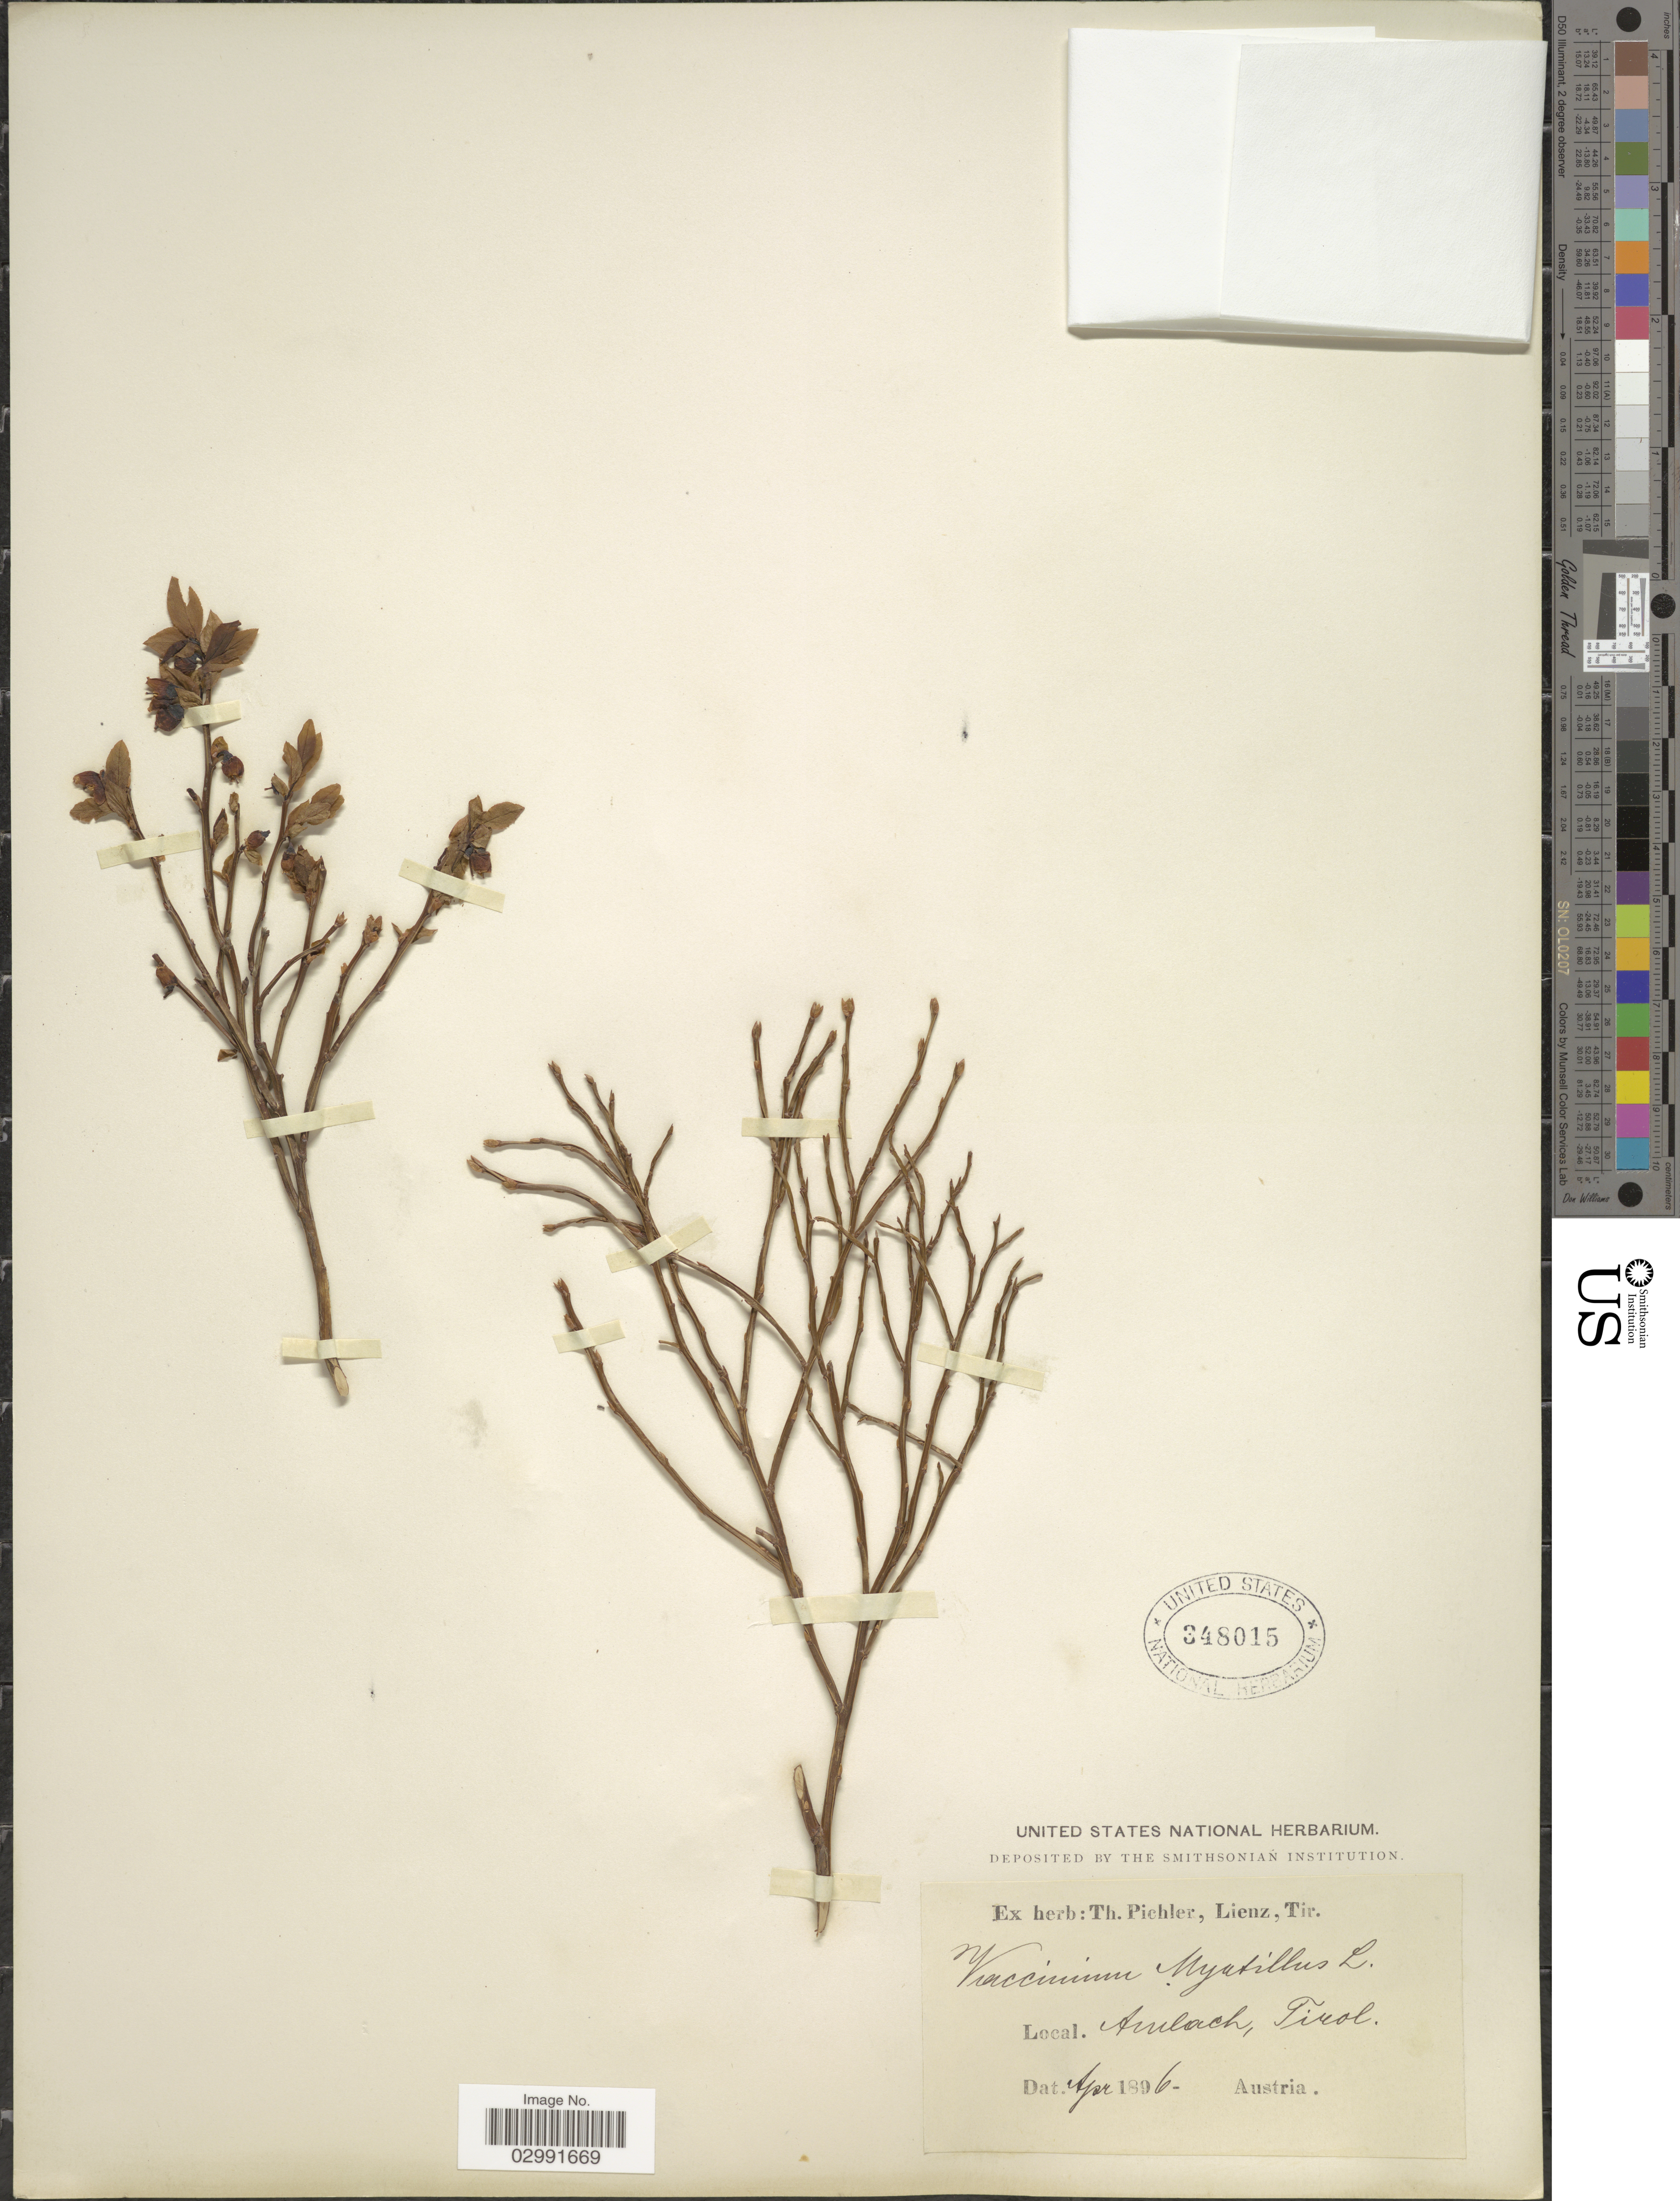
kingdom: Plantae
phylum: Tracheophyta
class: Magnoliopsida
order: Ericales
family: Ericaceae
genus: Vaccinium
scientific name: Vaccinium myrtillus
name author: L.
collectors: ex herb. T. Pichler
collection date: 1896-04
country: Austria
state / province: Tirol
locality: Amlach.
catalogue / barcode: US 348015